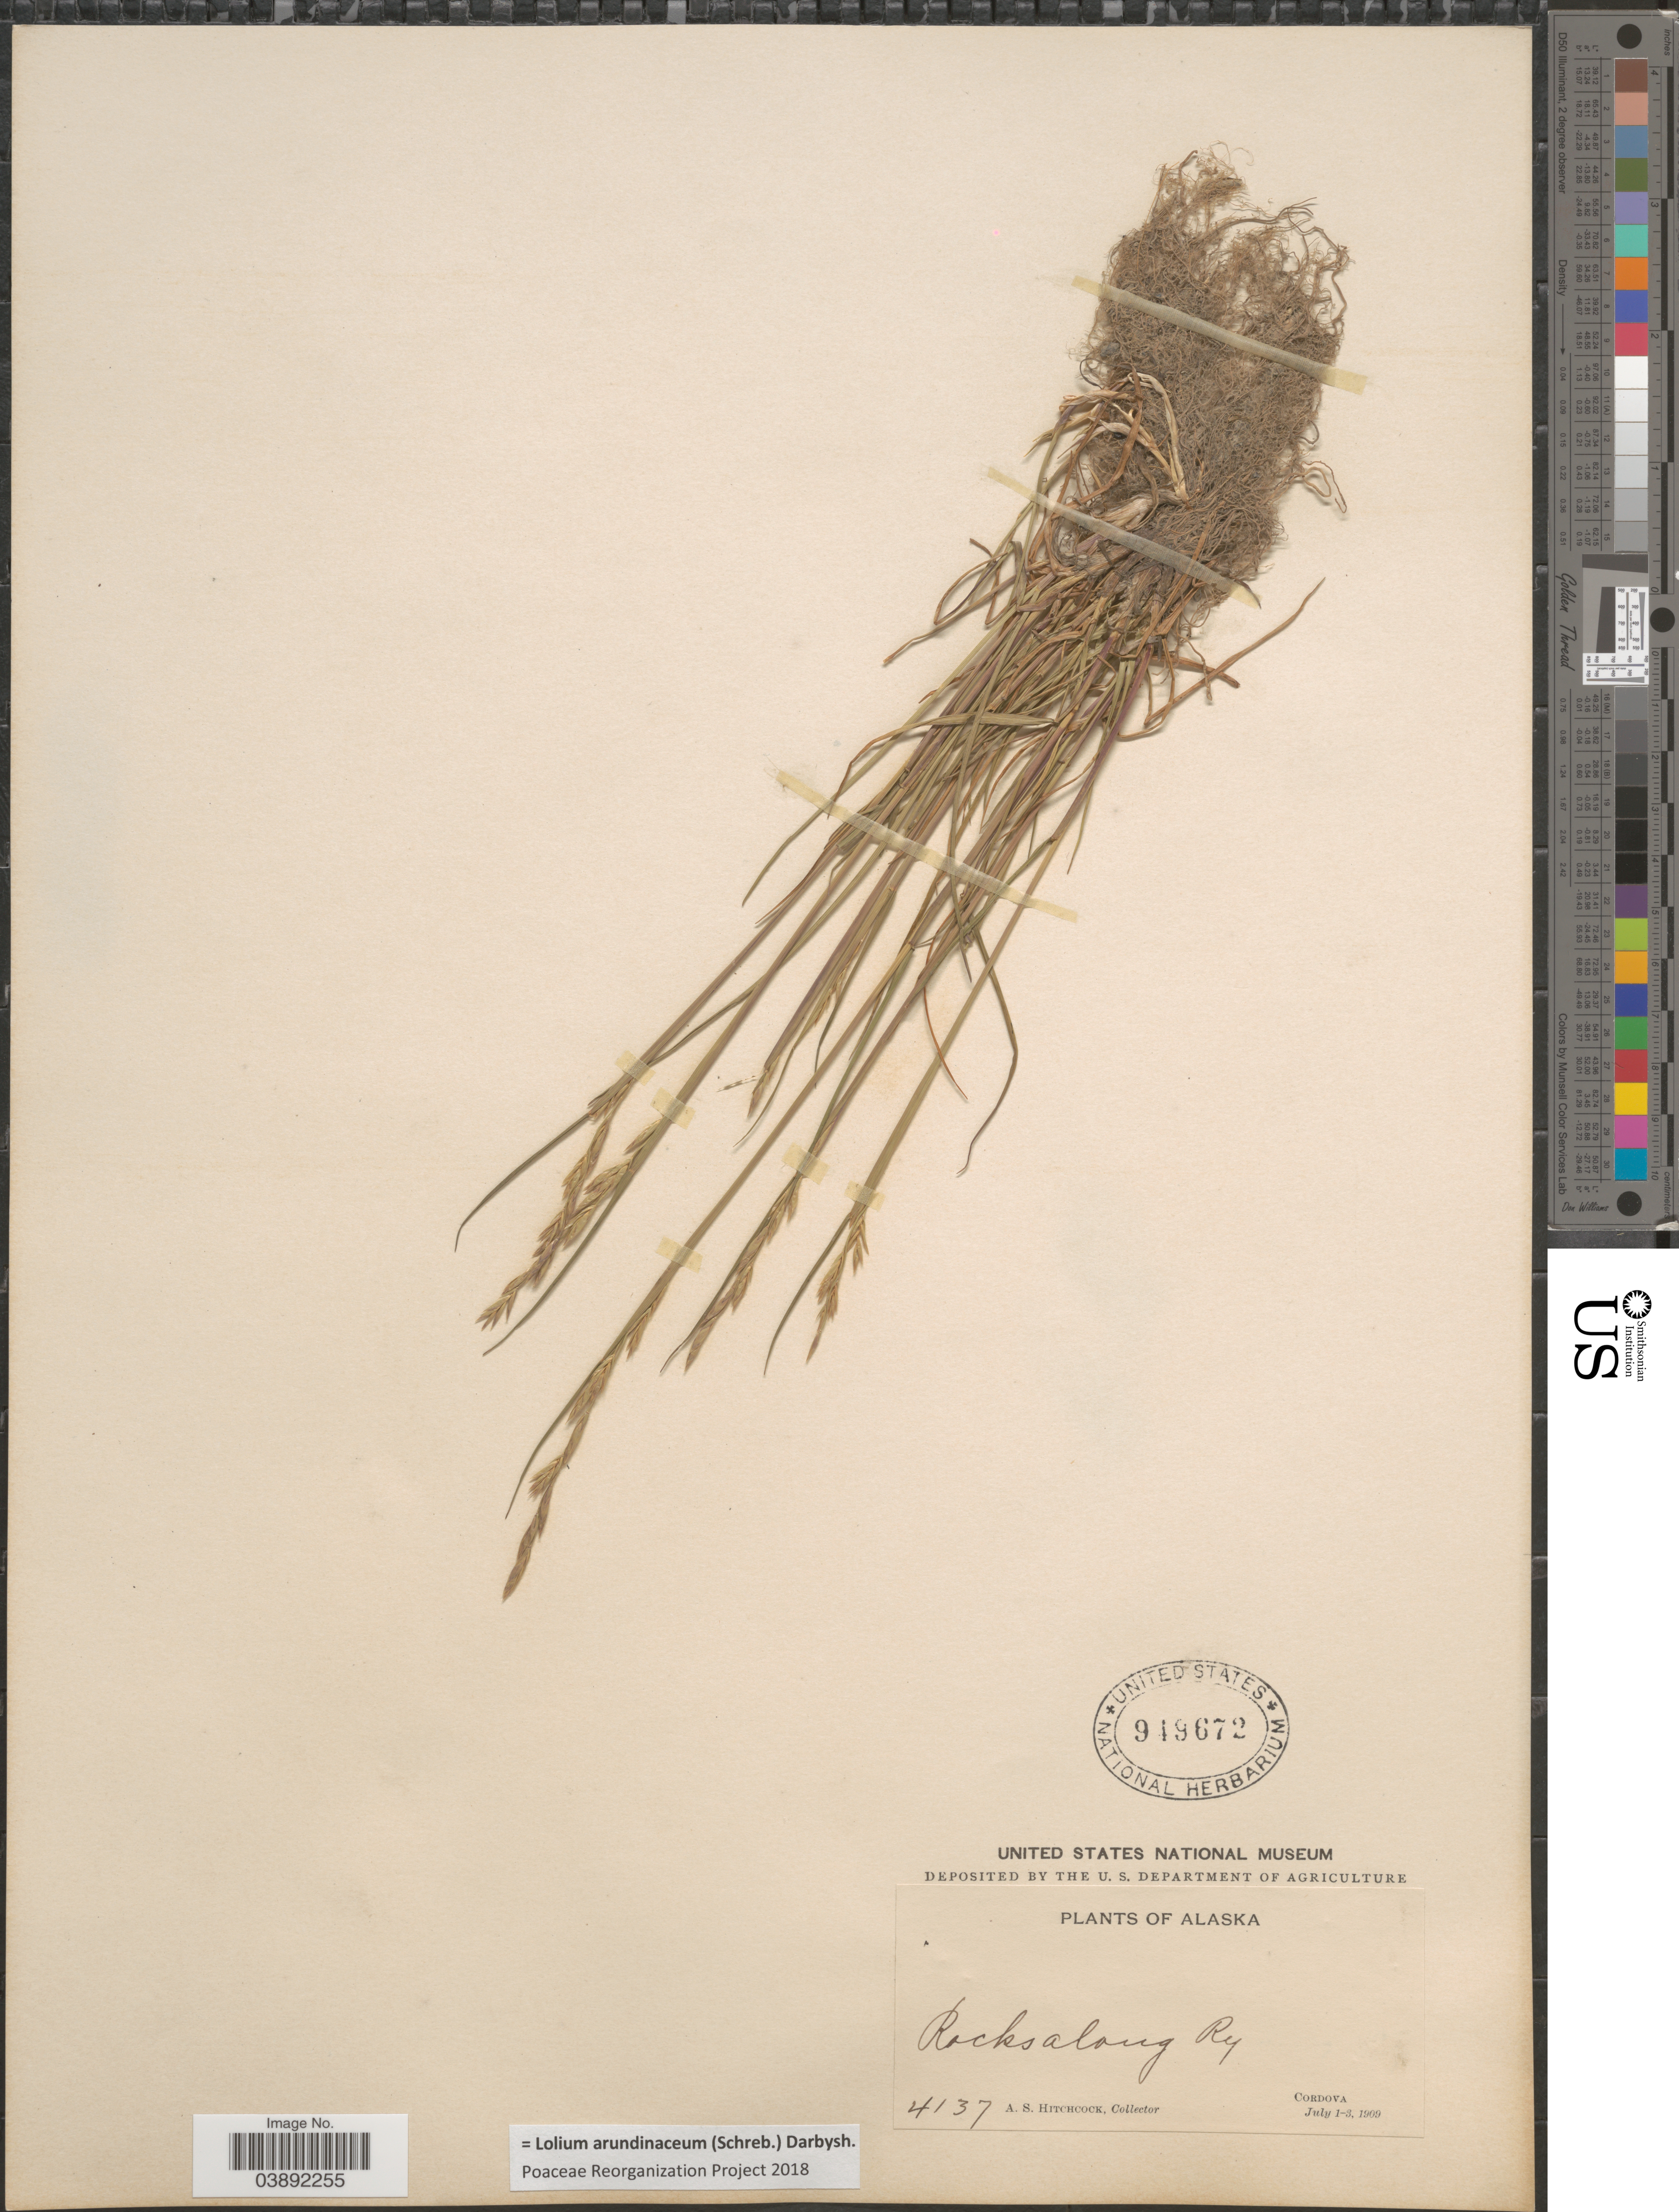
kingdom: Plantae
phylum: Tracheophyta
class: Liliopsida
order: Poales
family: Poaceae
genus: Lolium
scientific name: Lolium arundinaceum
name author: (Schreb.) Darbysh.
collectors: A. S. Hitchcock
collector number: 4137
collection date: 1909-07-01/1909-07-03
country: United States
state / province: Alaska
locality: Rocks along Ry. Cordova.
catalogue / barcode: US 949672